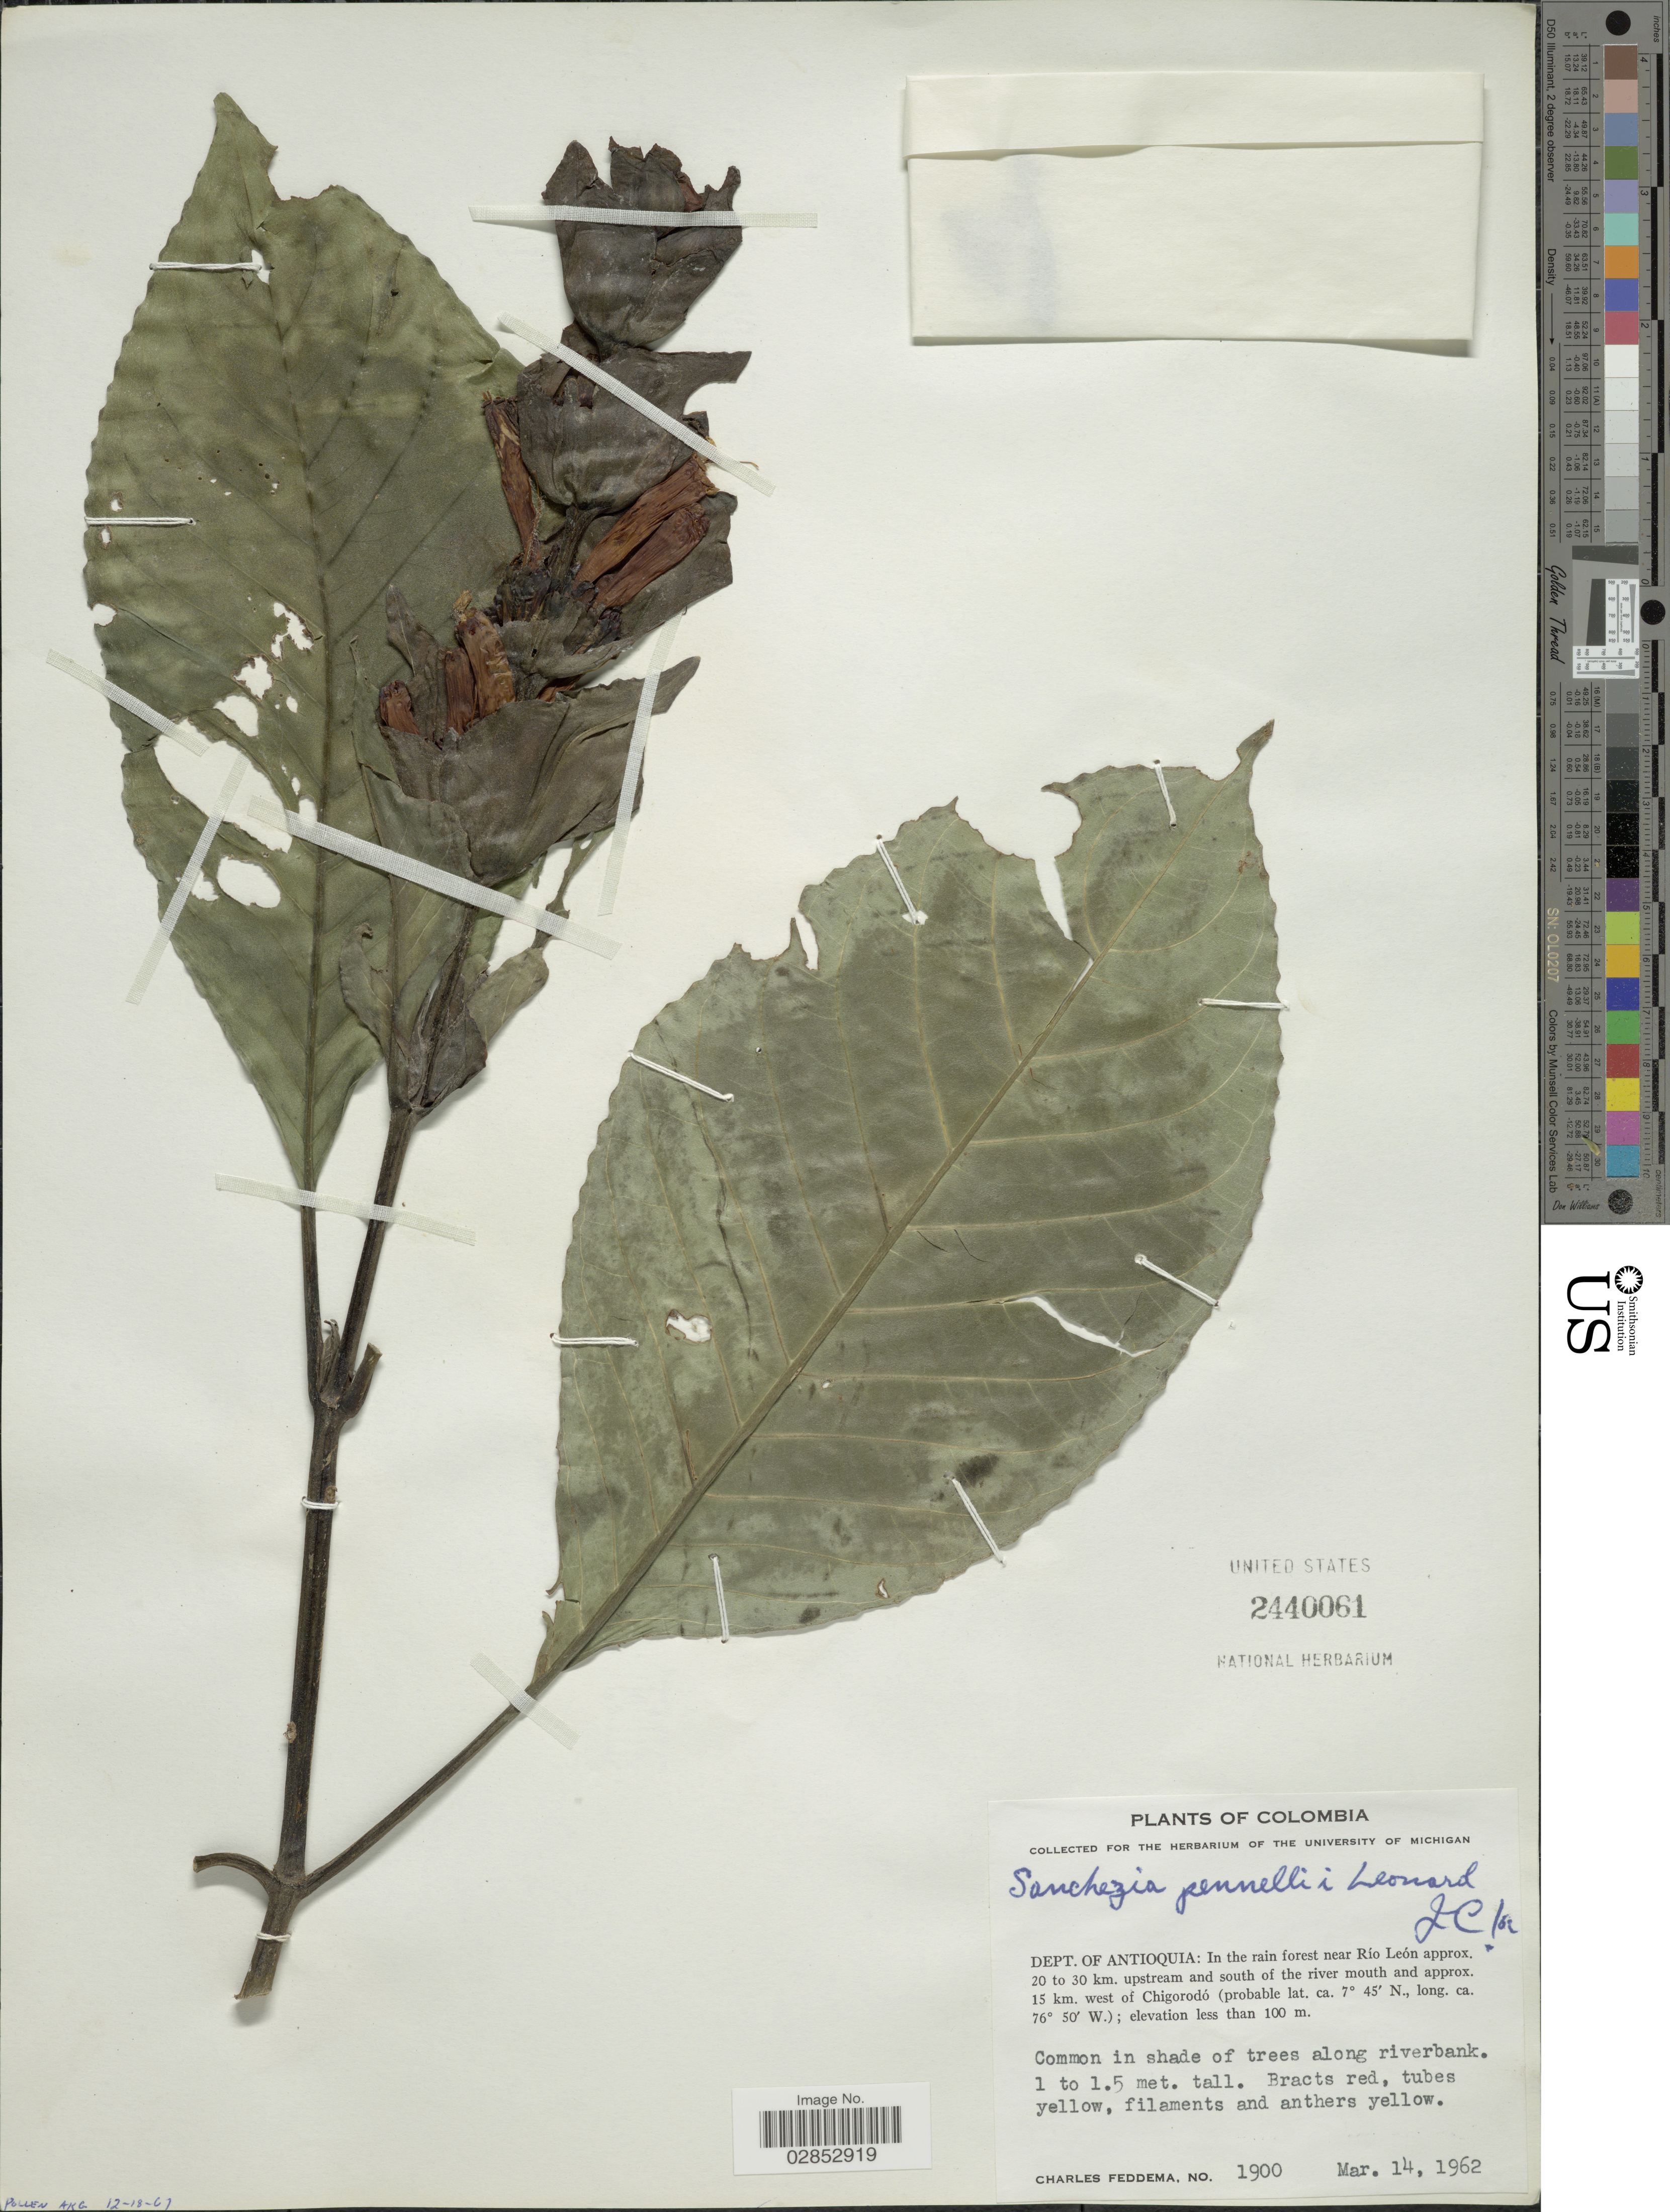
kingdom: Plantae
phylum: Tracheophyta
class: Magnoliopsida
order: Lamiales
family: Acanthaceae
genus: Sanchezia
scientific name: Sanchezia macrocnemis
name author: (Nees) Wassh.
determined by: Azevedo, Igor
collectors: C. Feddema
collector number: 1900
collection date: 1962-03-14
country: Colombia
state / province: Antioquia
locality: Dept. of Antioquia: In the rain forest near Río León approx. 20 to 30 km. upstream and south of the river mouth and approx. 15 km. west of Chigorodó.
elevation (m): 100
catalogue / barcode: US 2440061